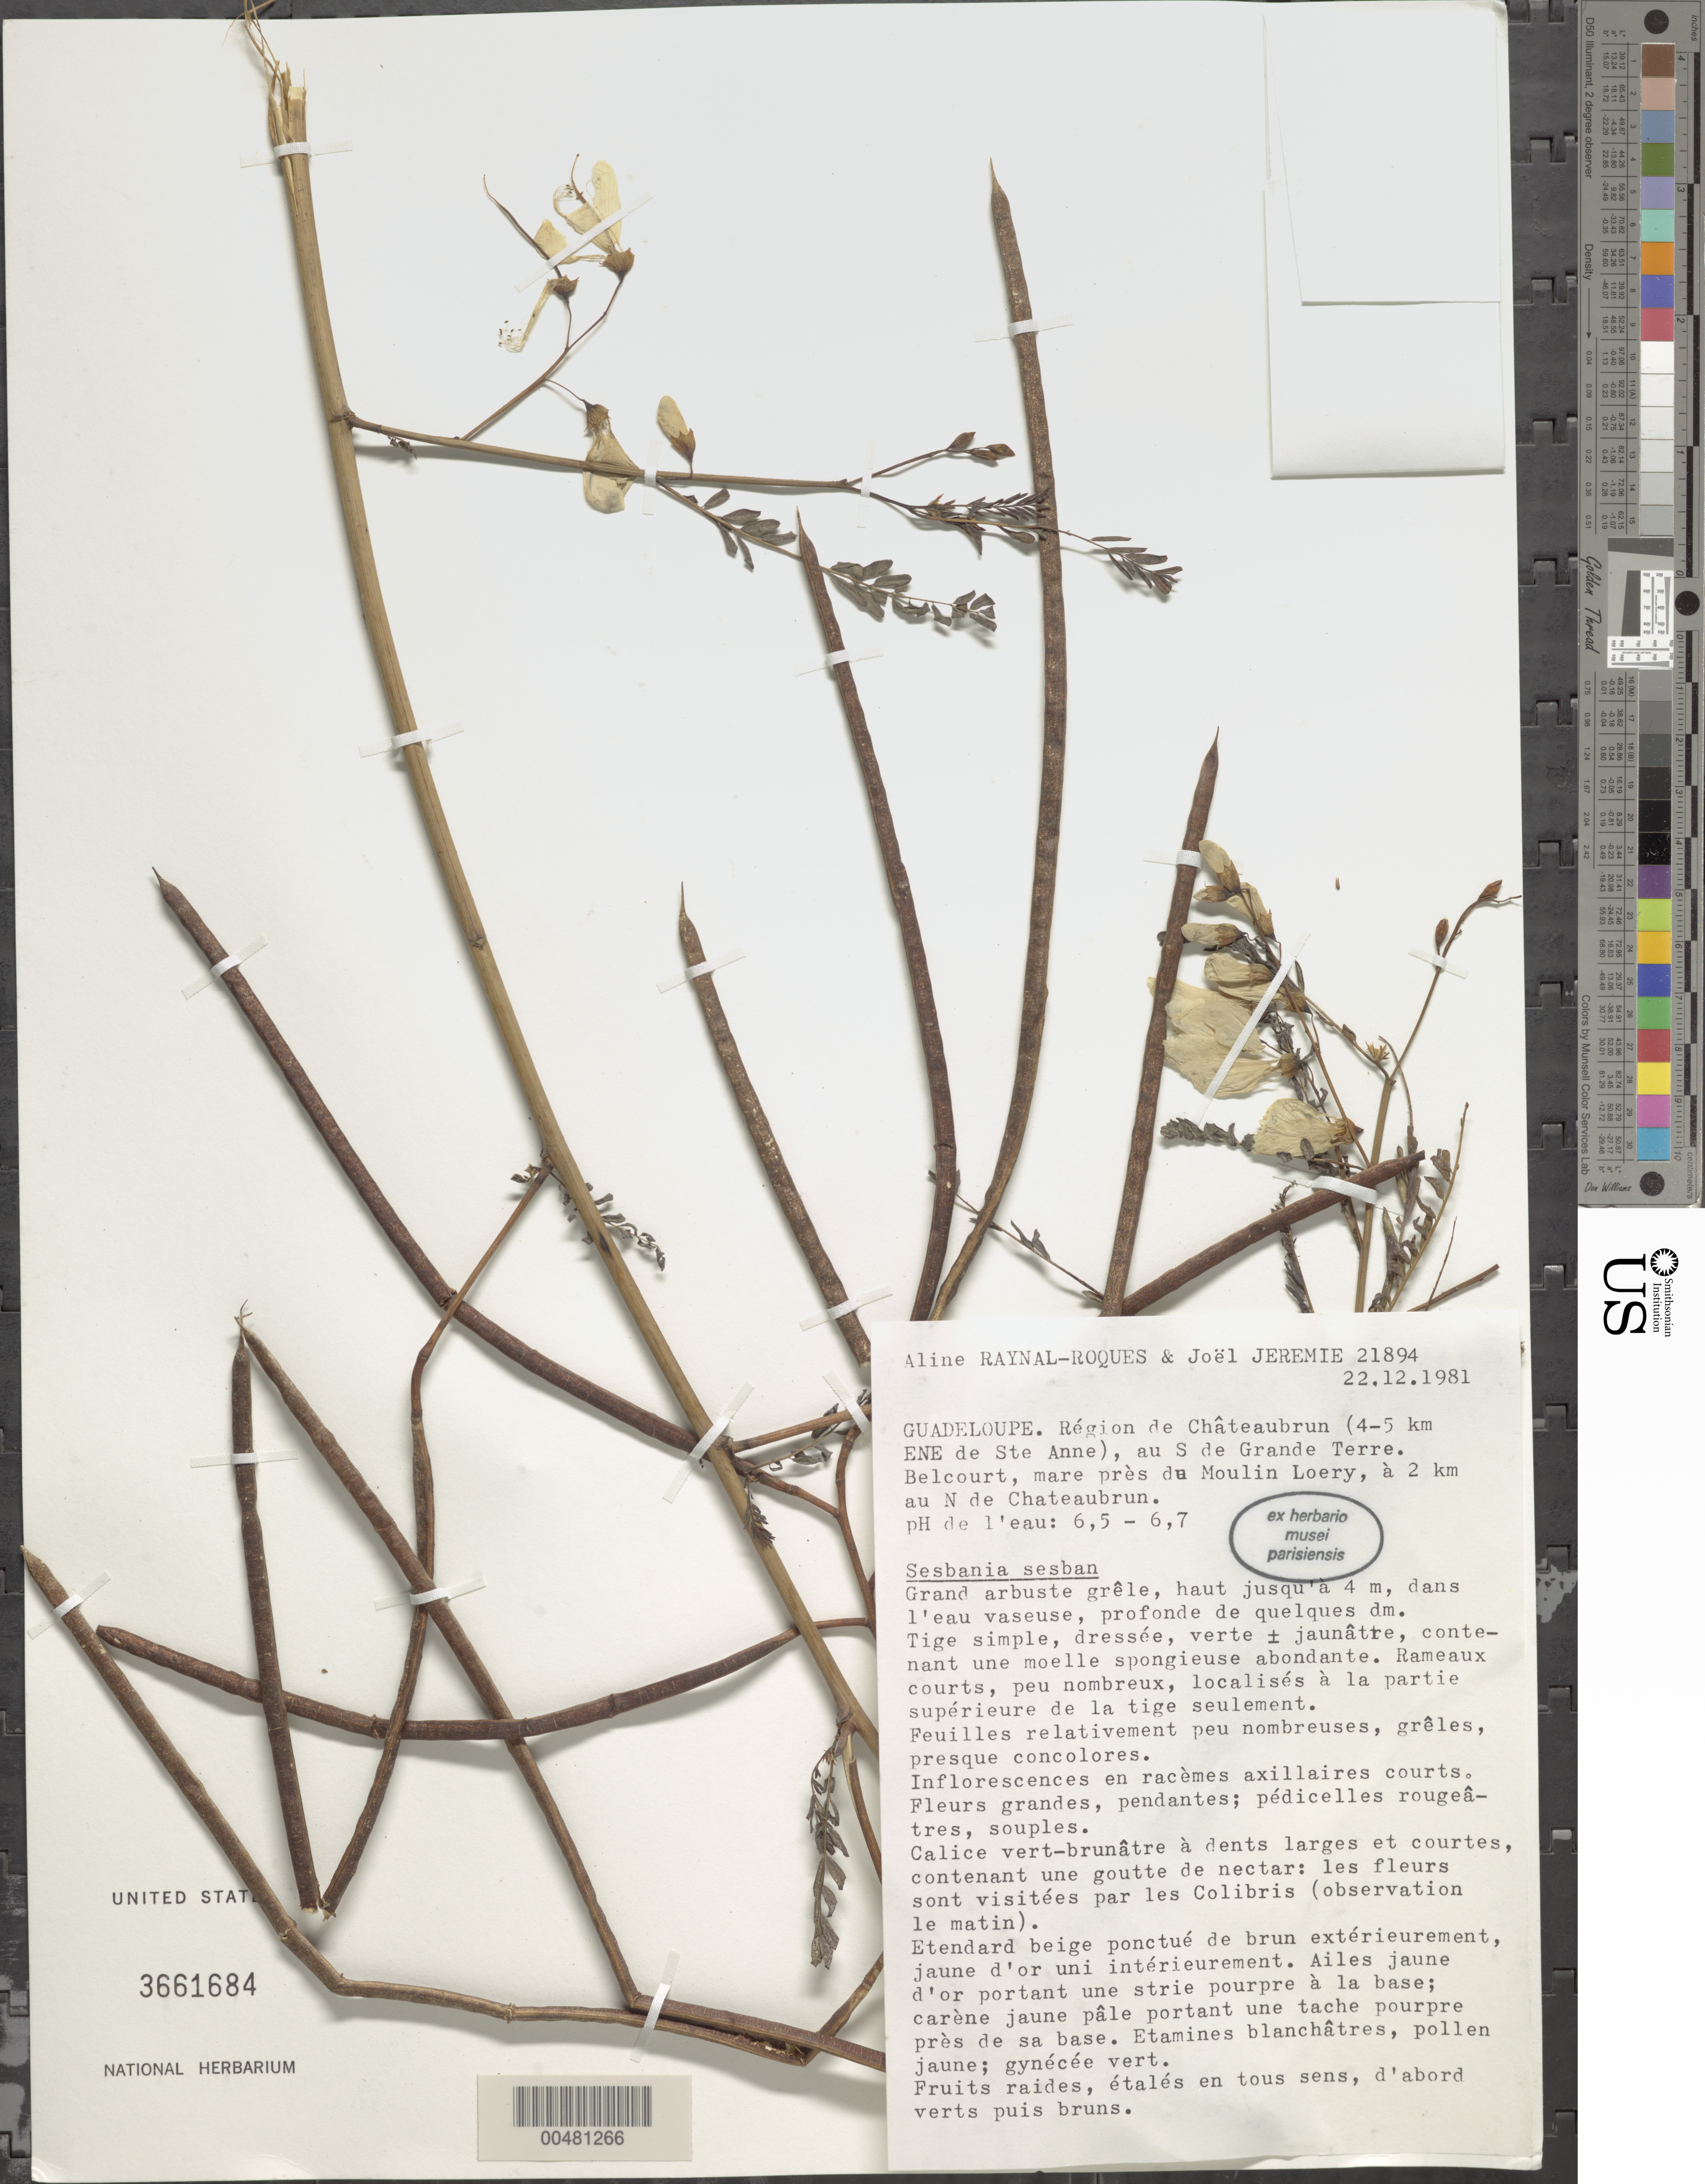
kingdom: Plantae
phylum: Tracheophyta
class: Magnoliopsida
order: Fabales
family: Fabaceae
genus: Sesbania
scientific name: Sesbania sesban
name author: (L.) Merr.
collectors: A. M. Raynal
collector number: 21894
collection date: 1981-12-22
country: Guadeloupe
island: Grande-Terre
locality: Région de Châteubrun (4-5 km ENE de Ste Anne), au S de Grande Terre. Belcourt, mare près du Moulin Loery, à 2 km au N de Chateaubrun.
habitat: pH de l'eau 6.5-6.7.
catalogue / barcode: US 3661684